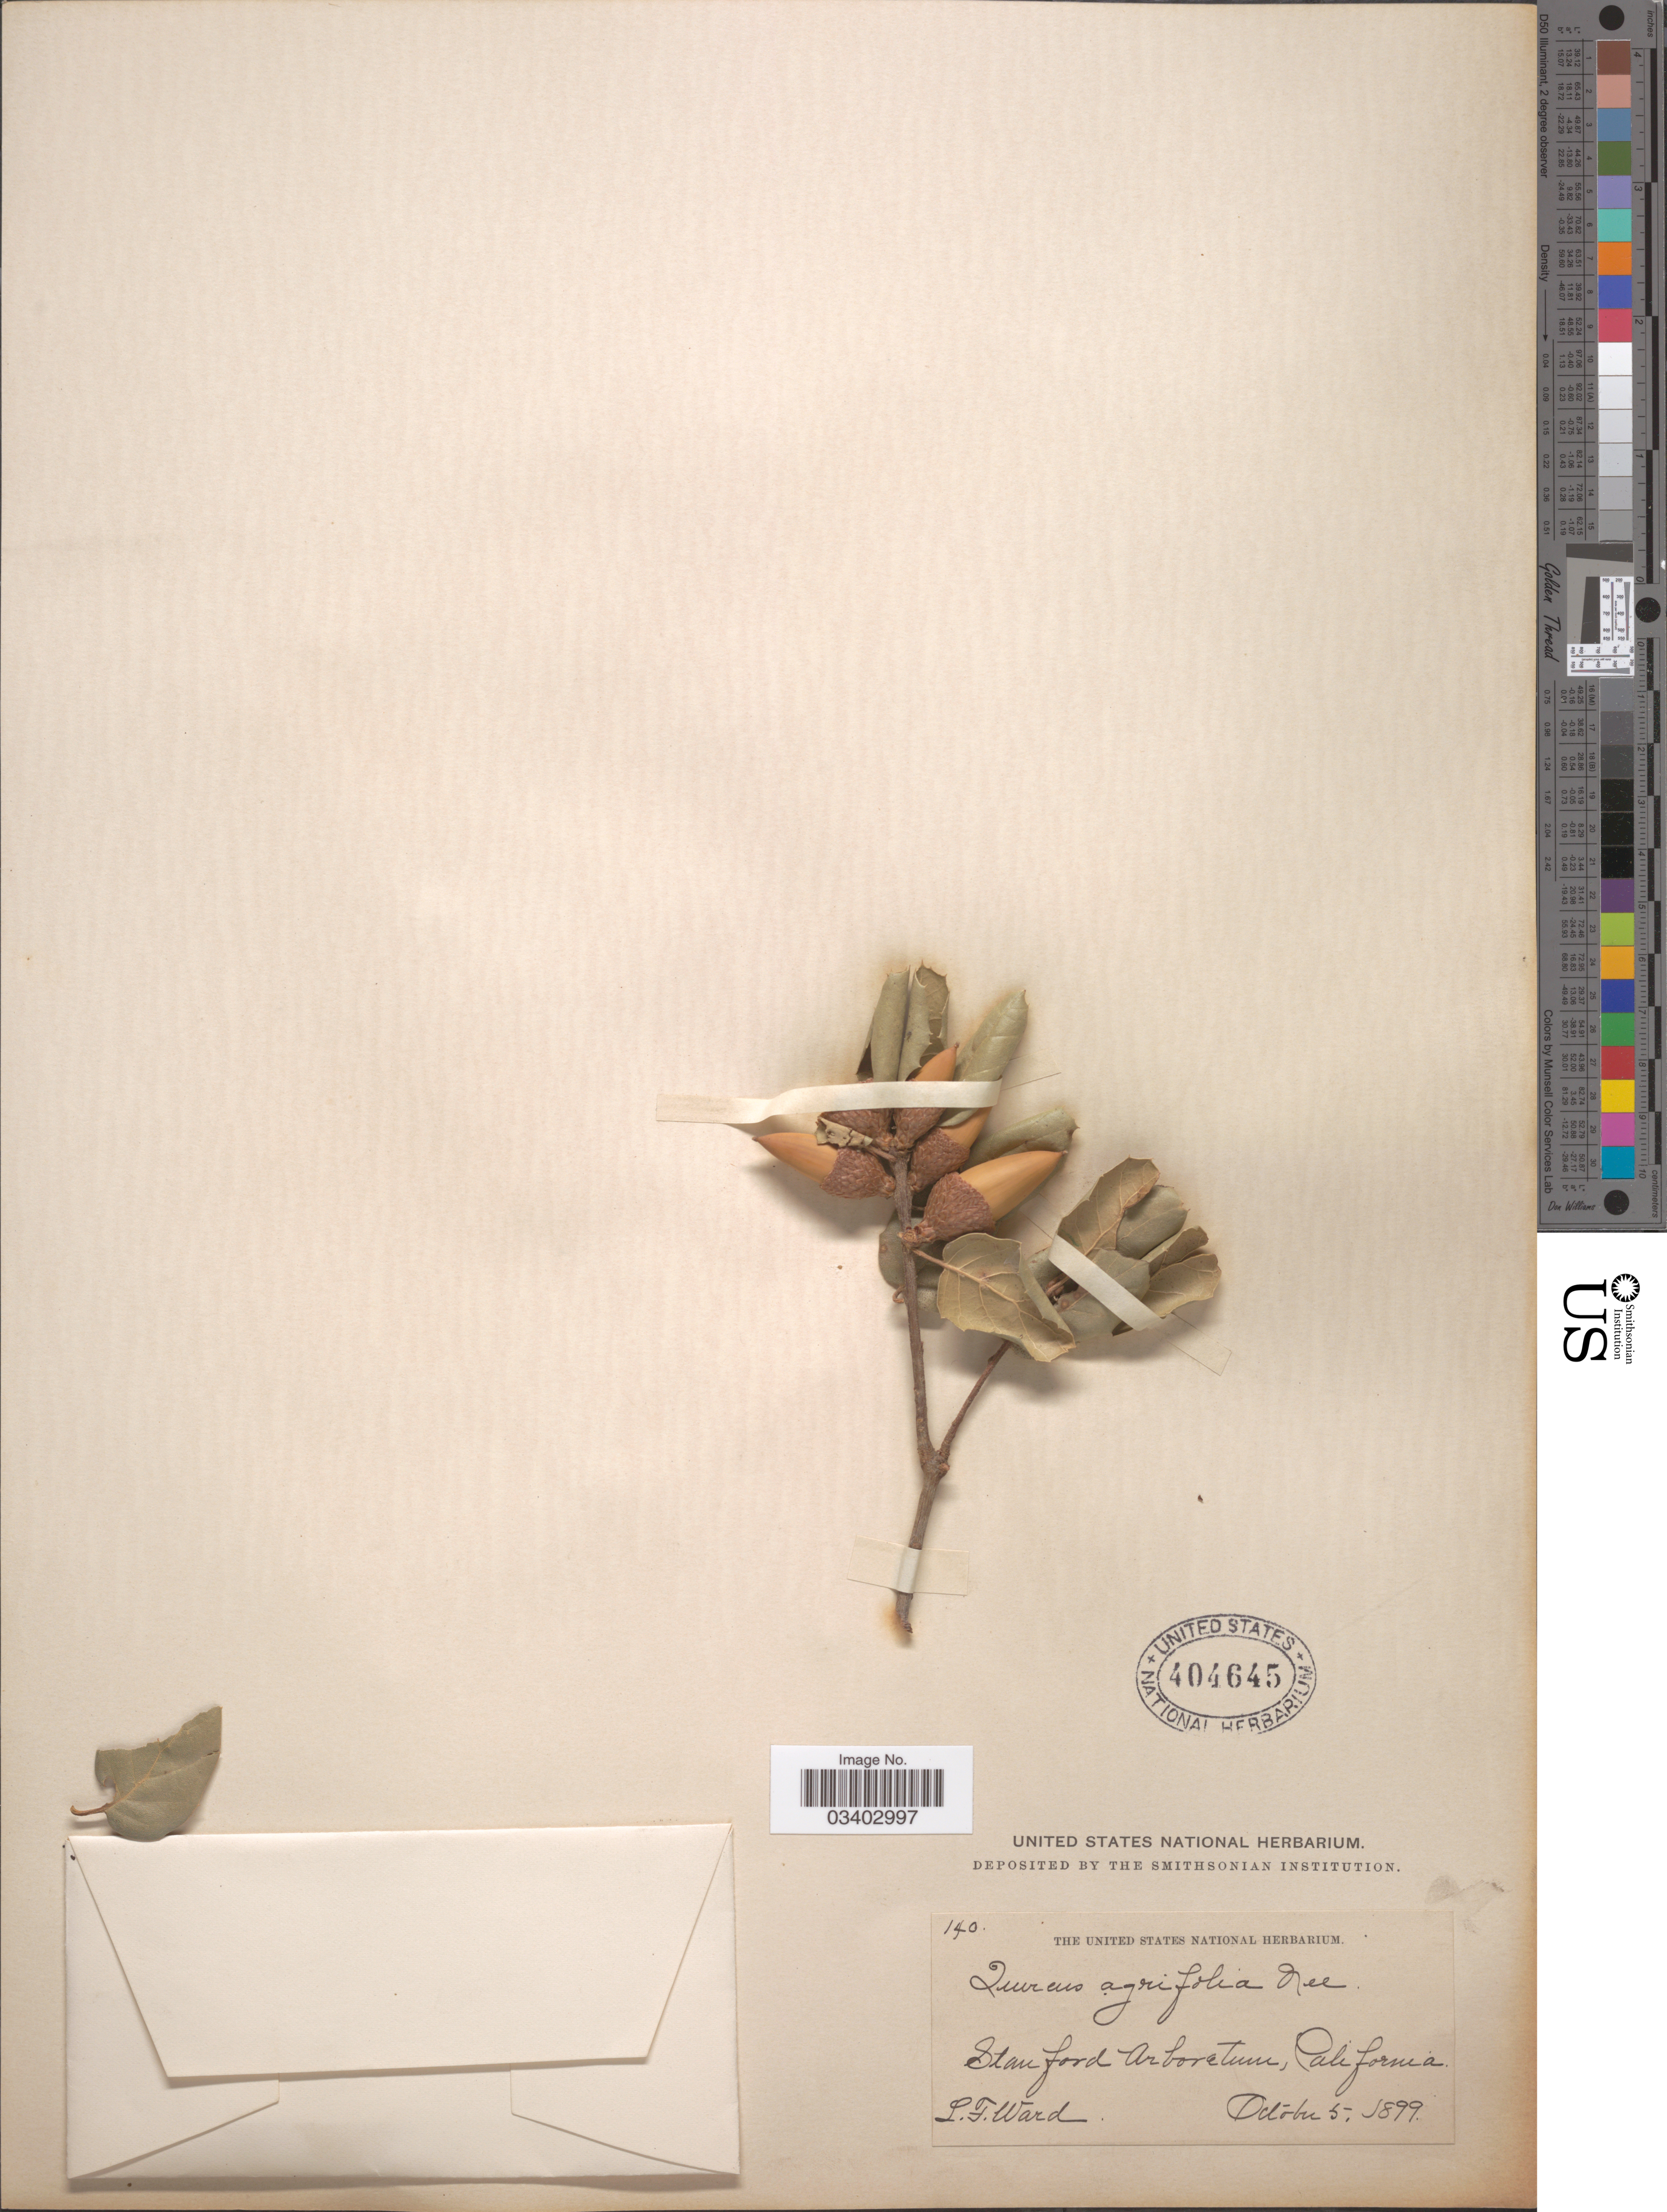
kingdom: Plantae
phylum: Tracheophyta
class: Magnoliopsida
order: Fagales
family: Fagaceae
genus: Quercus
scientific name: Quercus agrifolia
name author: Née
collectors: L. Ward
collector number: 140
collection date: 1899-10-05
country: United States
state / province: California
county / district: Santa Clara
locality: Stanford Arboretum.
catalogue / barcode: US 404645